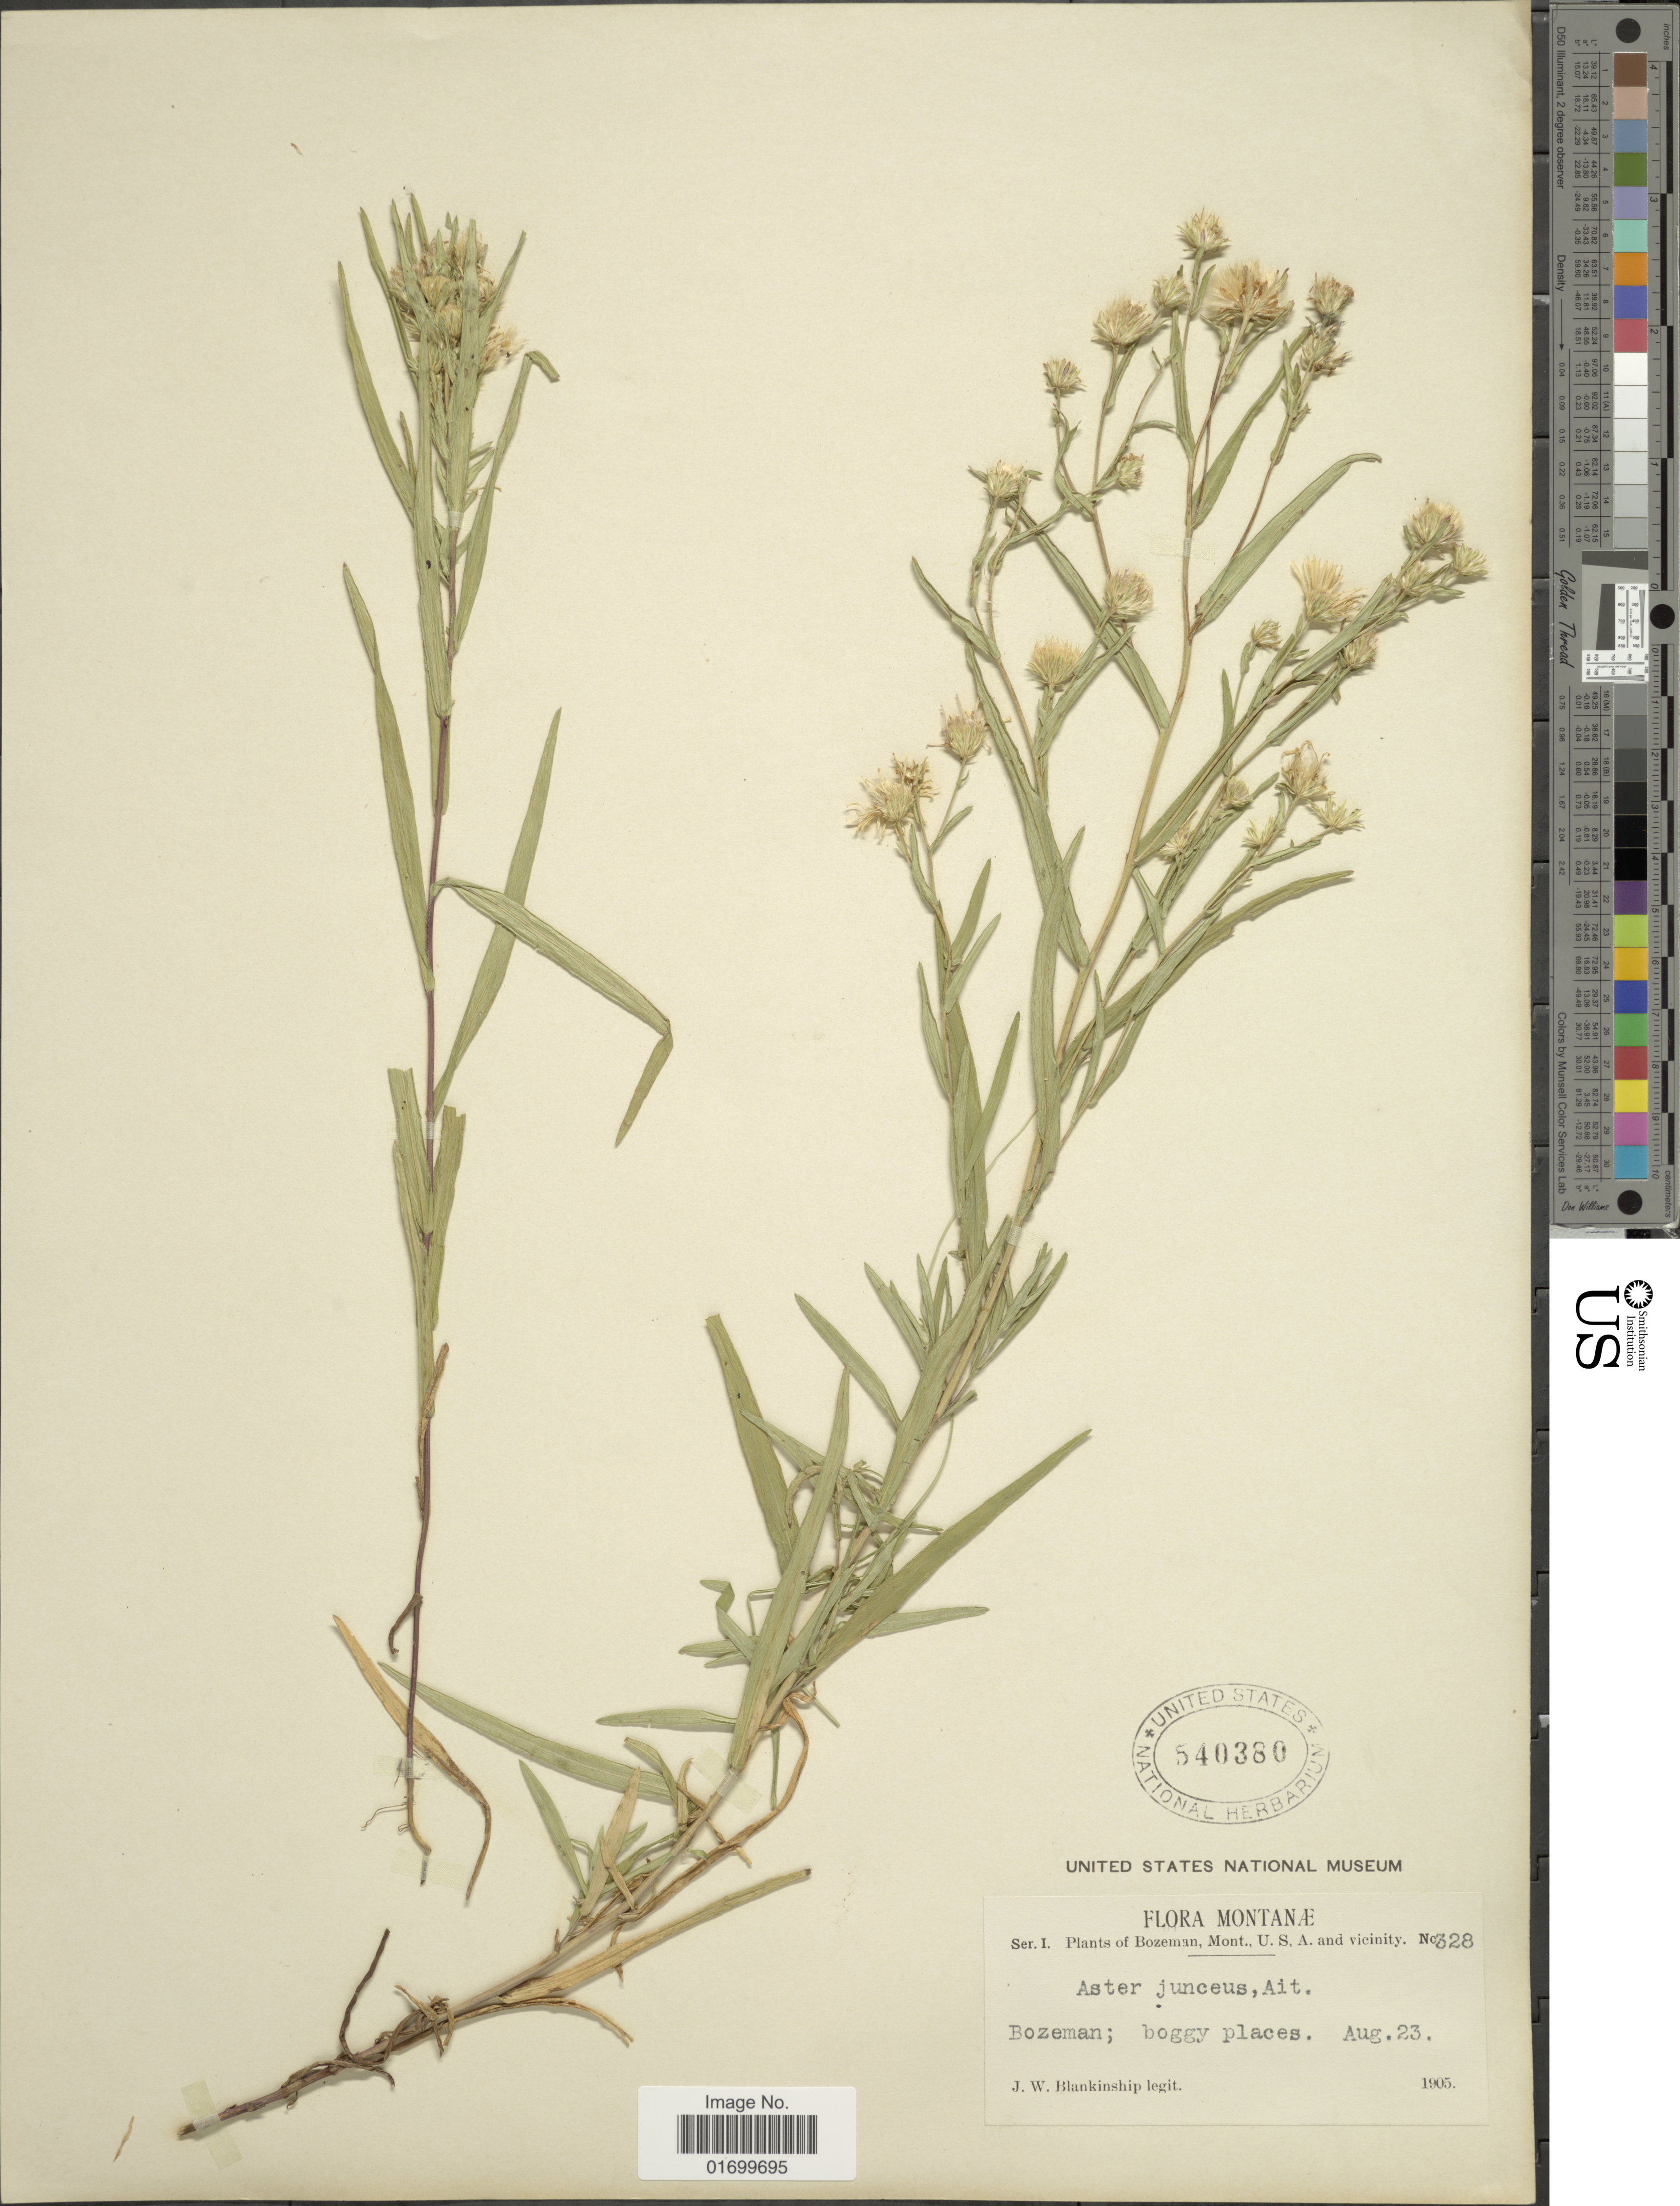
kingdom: Plantae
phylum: Tracheophyta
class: Magnoliopsida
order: Asterales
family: Asteraceae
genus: Symphyotrichum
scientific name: Symphyotrichum boreale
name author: (Torr. & A. Gray) Á. Löve & D. Löve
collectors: J. W. Blankinship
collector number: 328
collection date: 1905-08-23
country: United States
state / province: Montana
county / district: Gallatin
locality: Bozeman, boggy places.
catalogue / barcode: US 540380